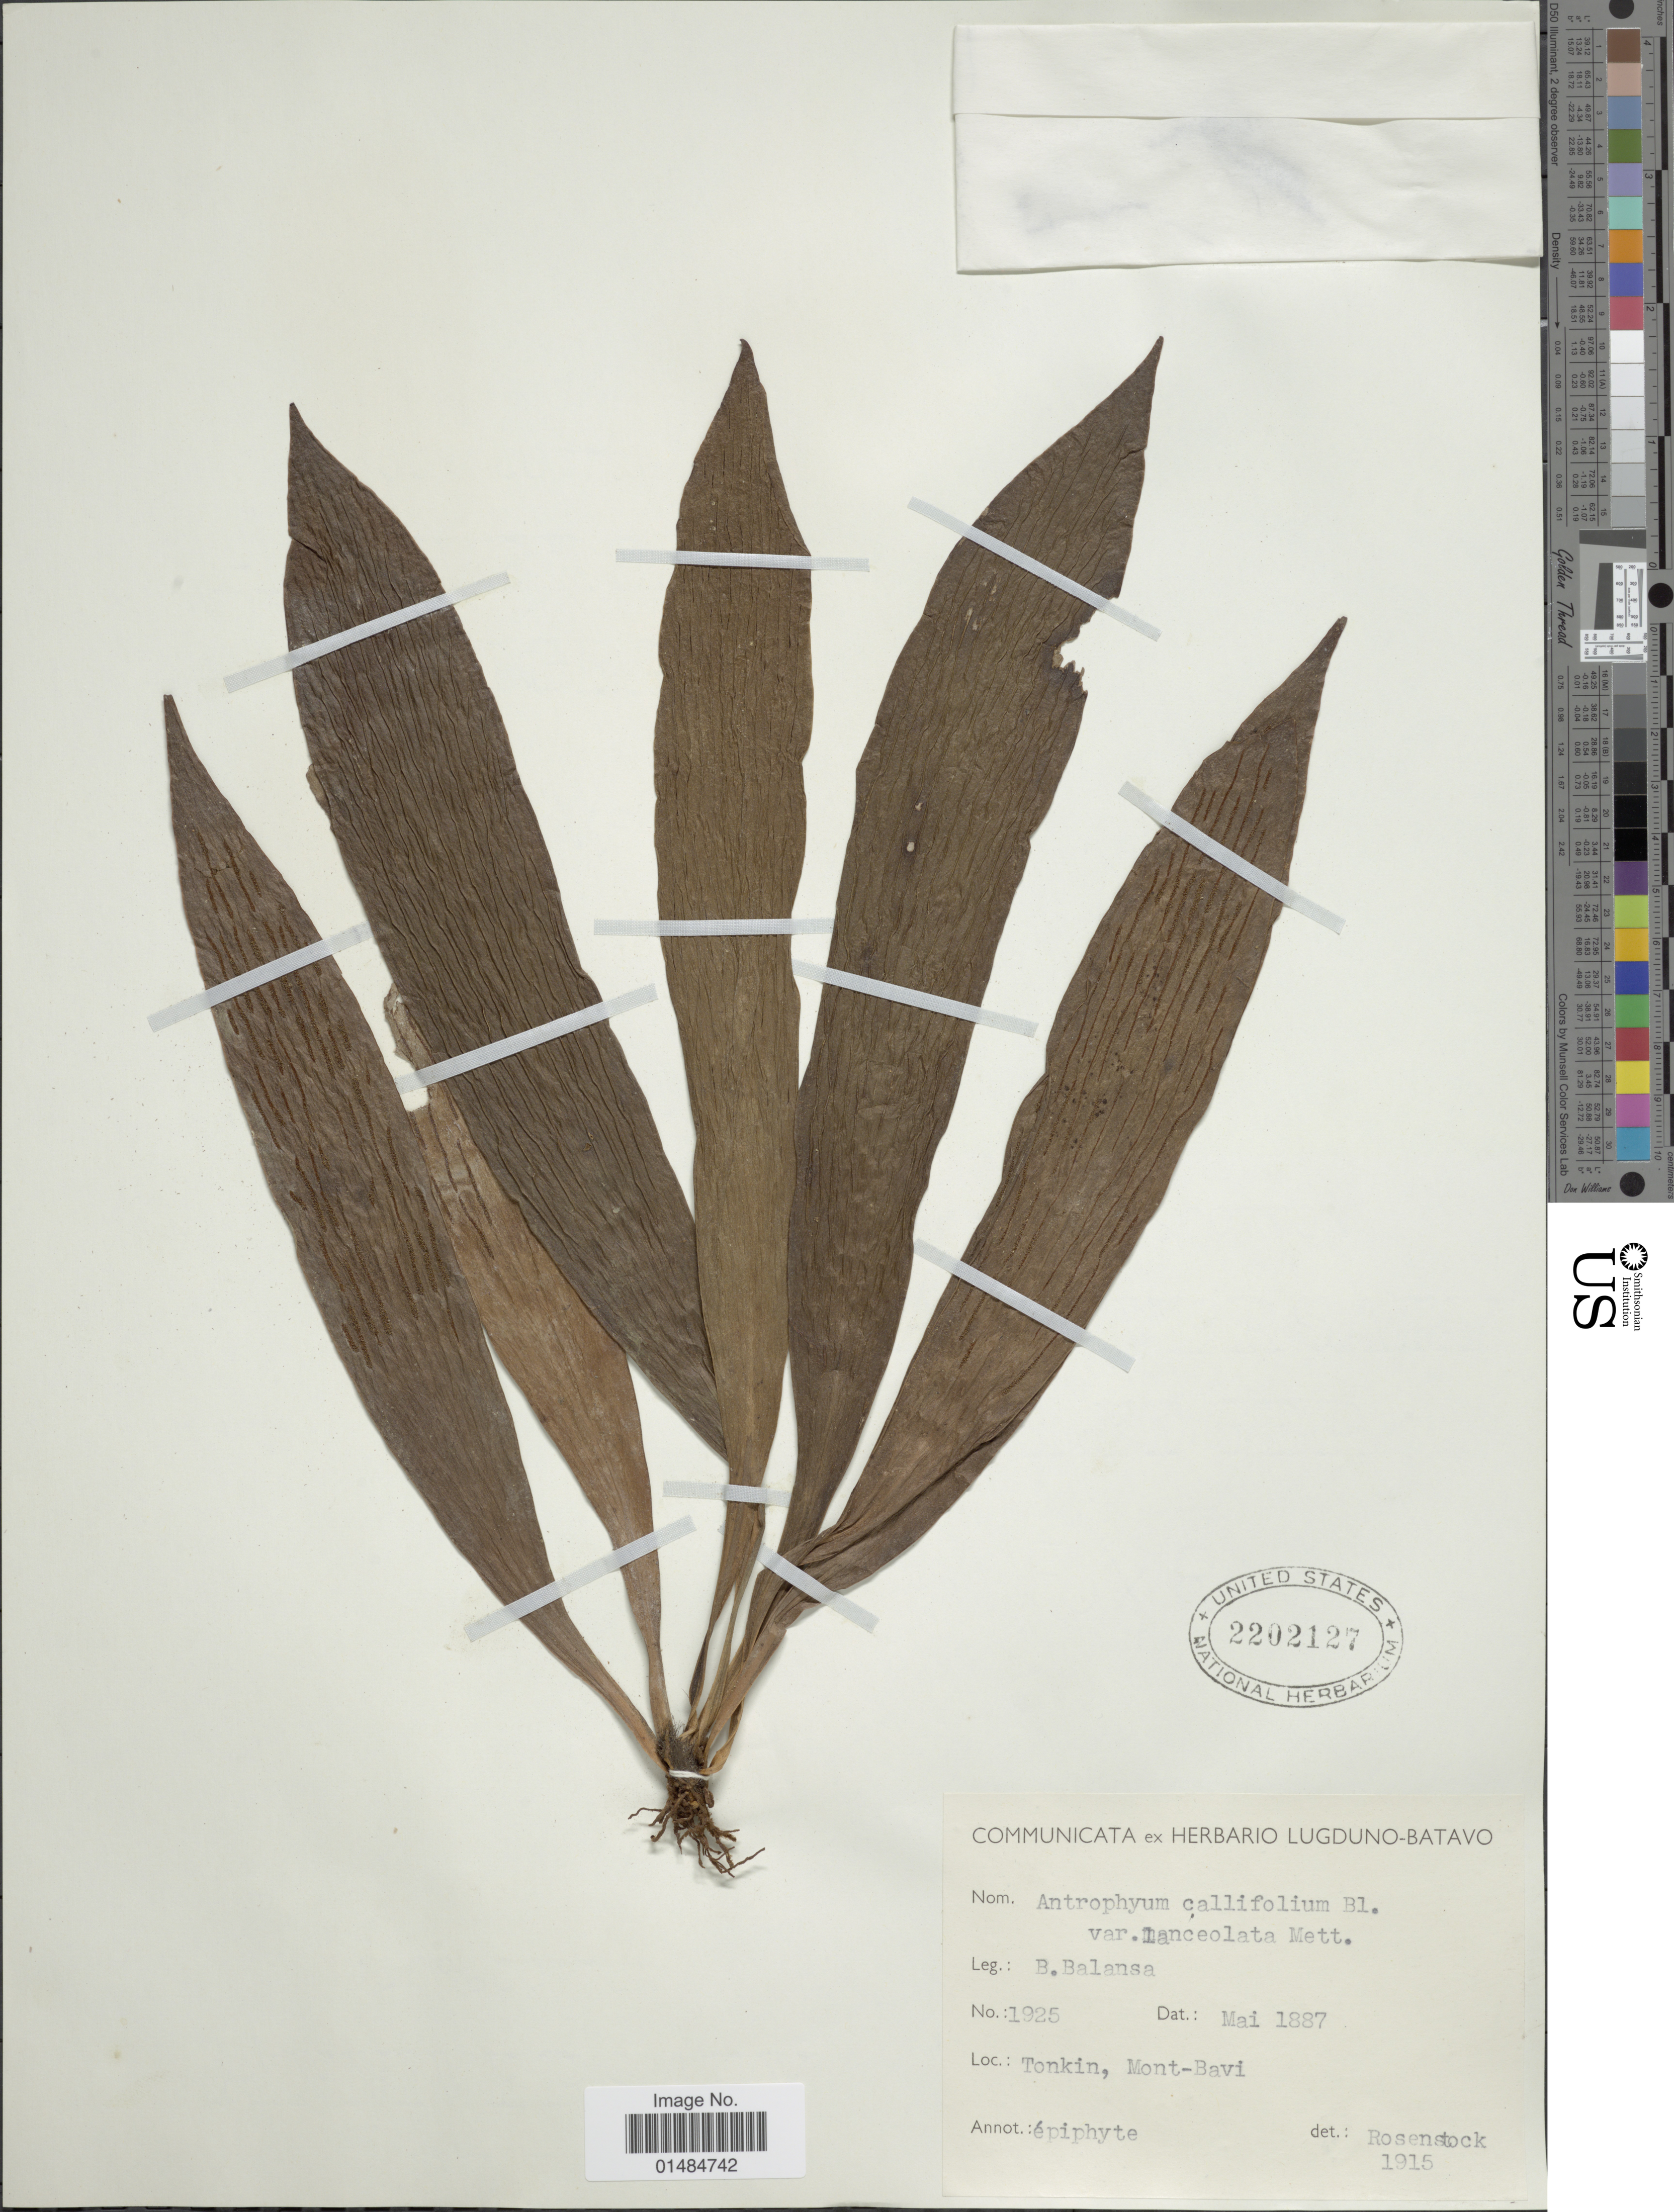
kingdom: Plantae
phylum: Tracheophyta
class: Polypodiopsida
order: Polypodiales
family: Pteridaceae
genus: Antrophyum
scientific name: Antrophyum callifolium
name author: Blume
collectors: B. Balansa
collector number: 1925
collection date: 1887-05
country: Vietnam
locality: Tonkin, Mont-Bavi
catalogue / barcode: US 2202127